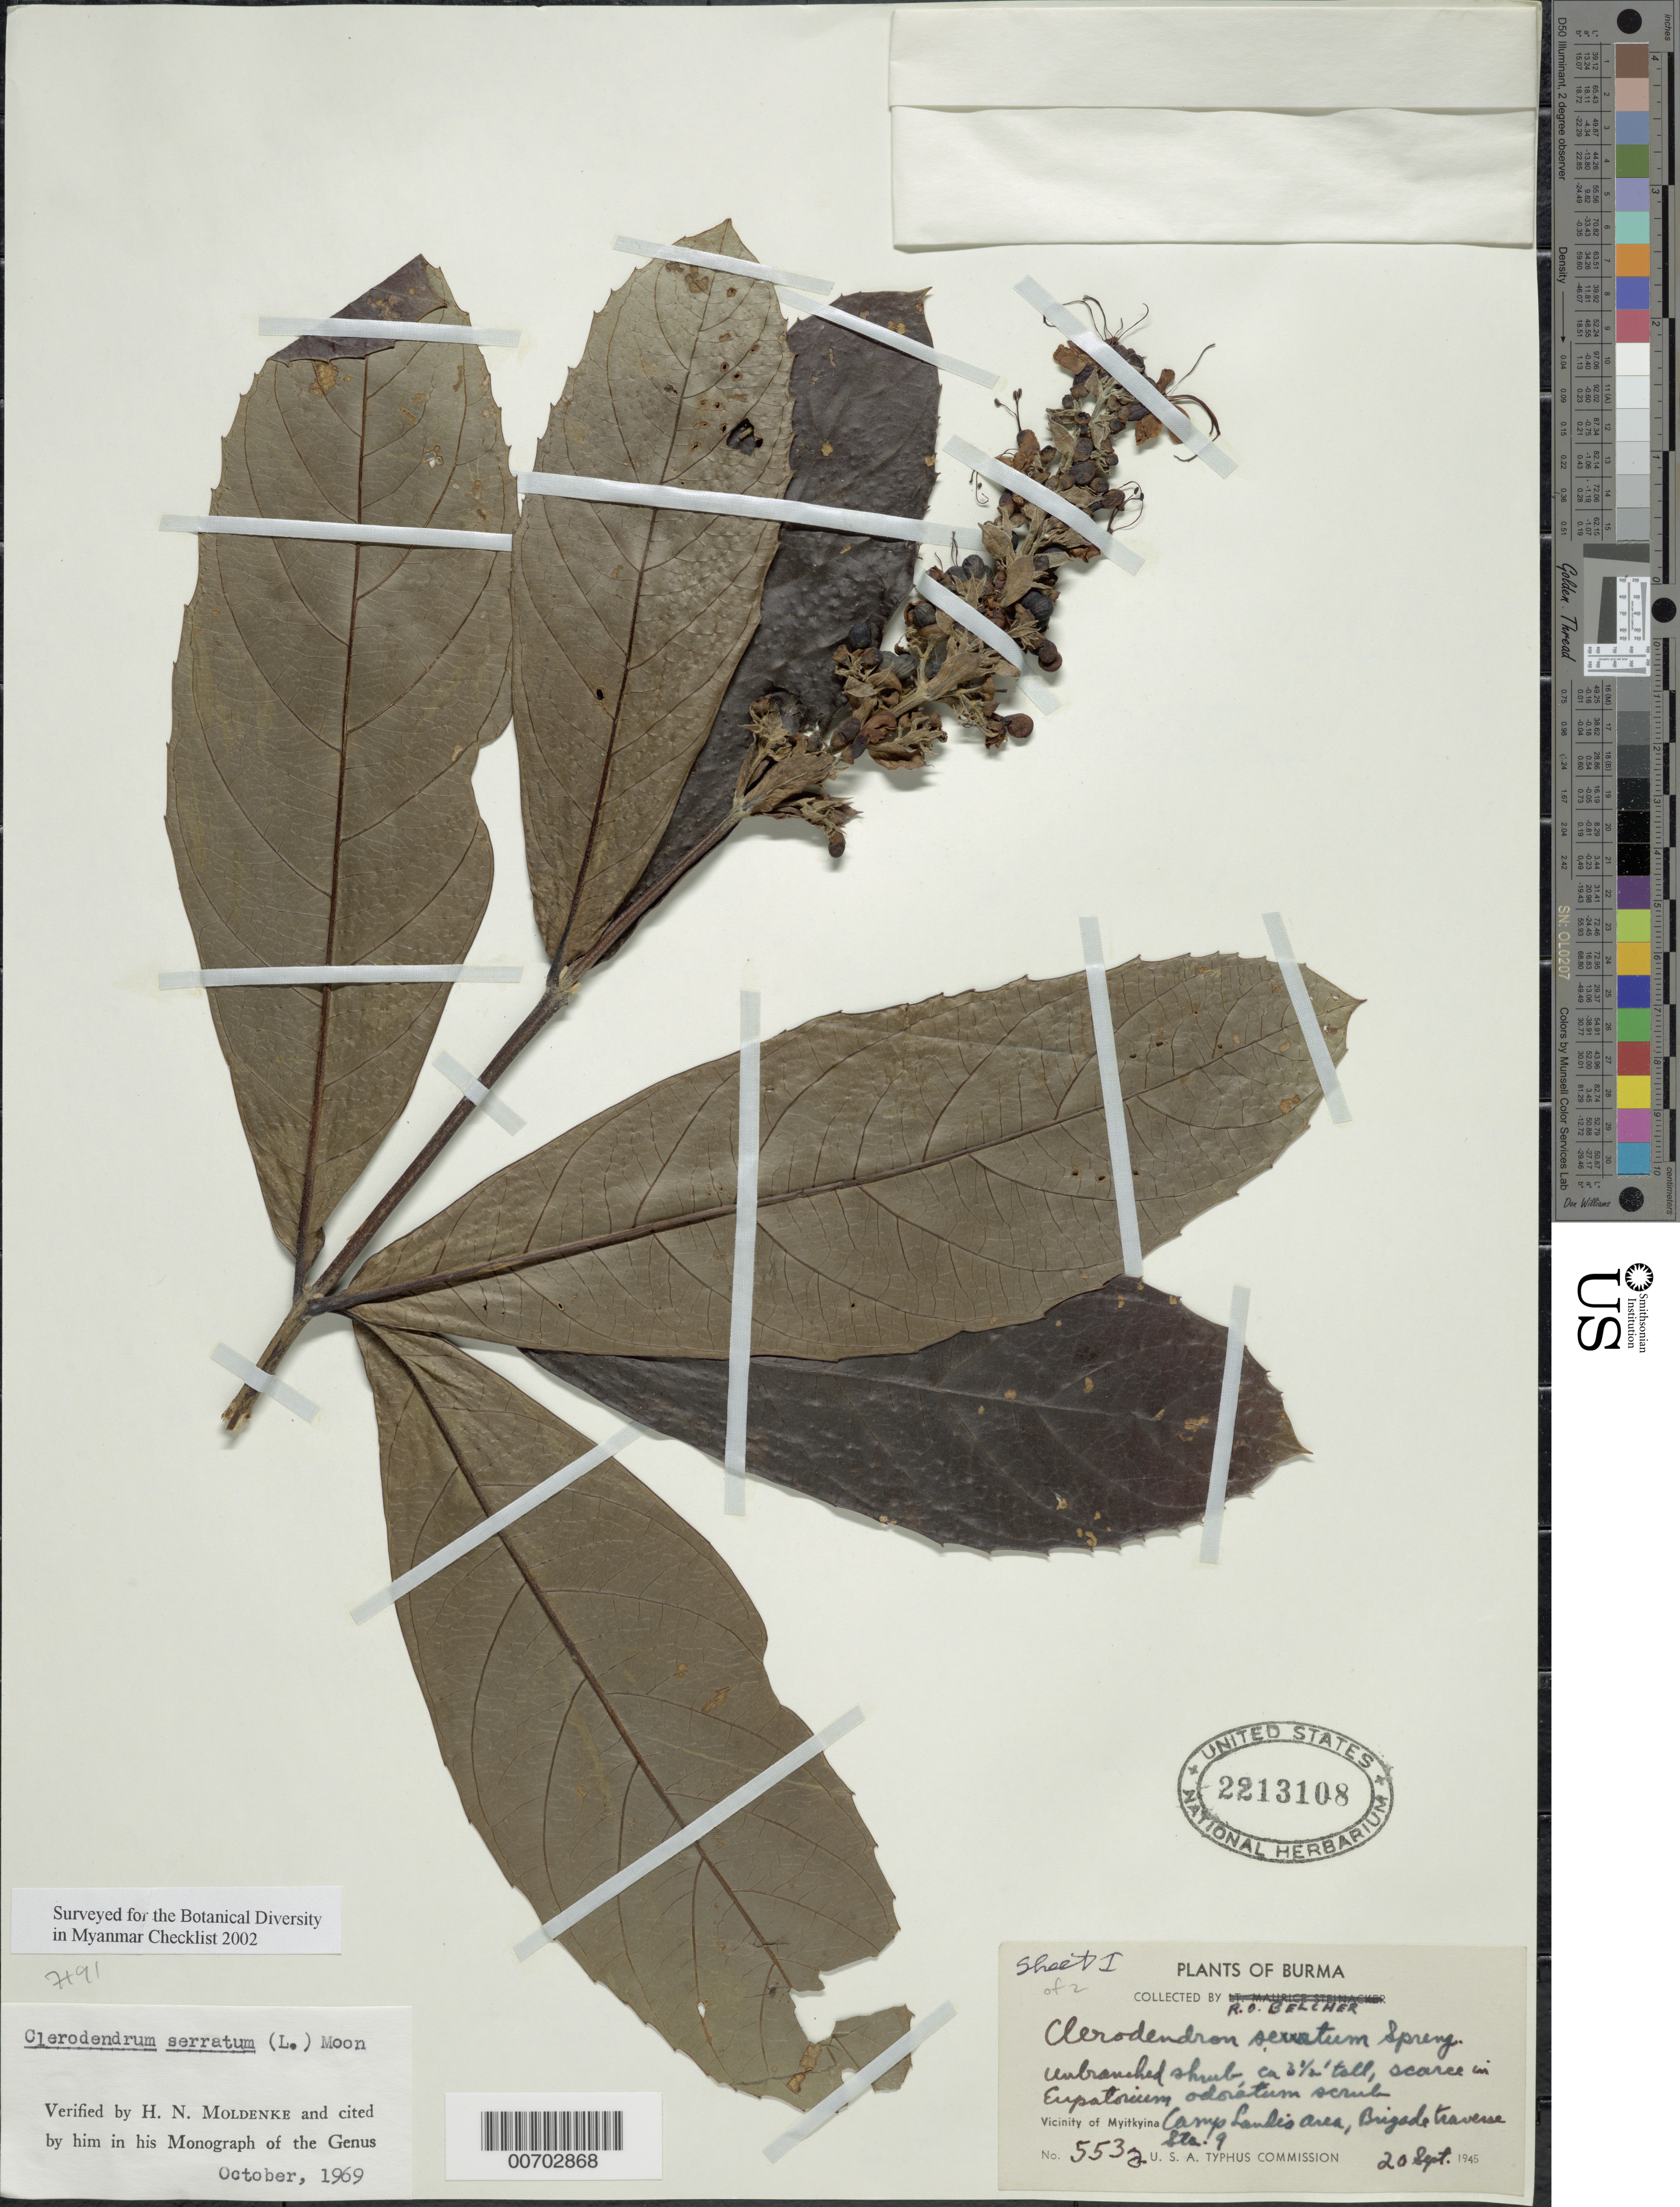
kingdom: Plantae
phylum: Tracheophyta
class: Magnoliopsida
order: Lamiales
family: Lamiaceae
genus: Clerodendrum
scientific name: Clerodendrum serratum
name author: (L.) Moon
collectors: R. Belcher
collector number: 5532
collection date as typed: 20 Sep 1945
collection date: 1945-09-20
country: Myanmar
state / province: Kachin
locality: Myitkyina, Camp Landis Area, Sta. 9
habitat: In Eupatorium odoratum scrub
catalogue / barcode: US 2213108